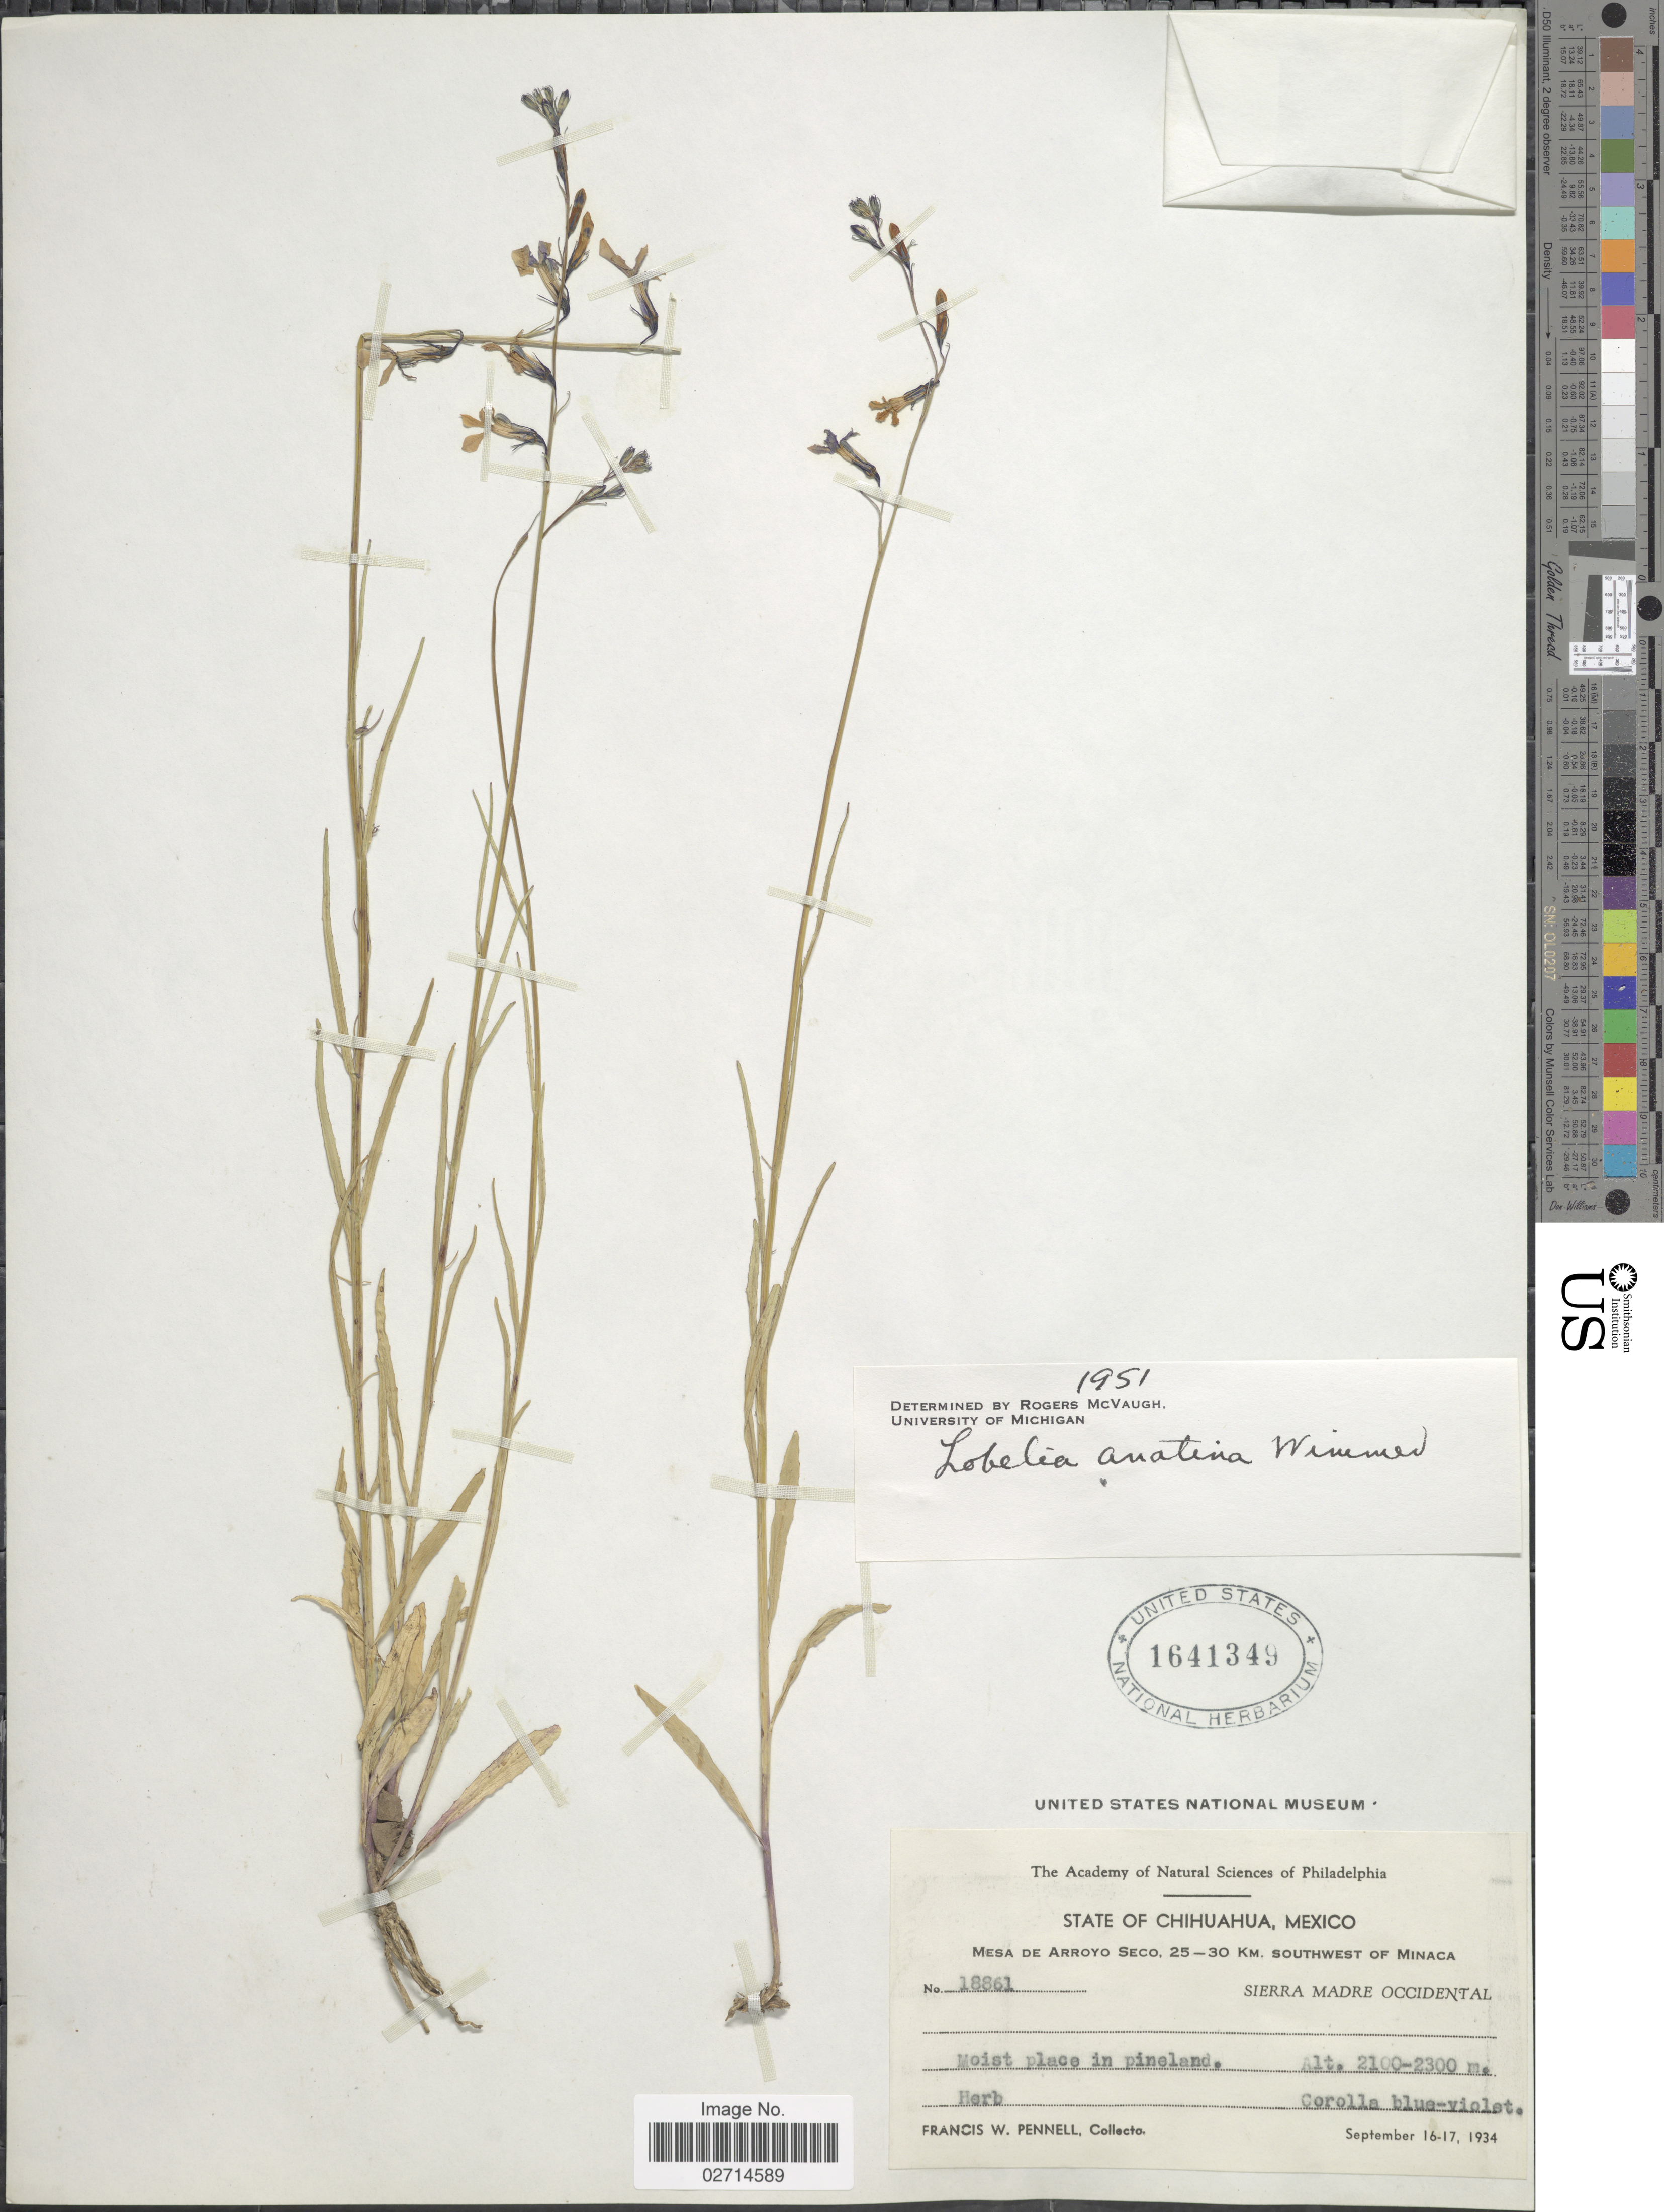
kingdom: Plantae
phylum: Tracheophyta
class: Magnoliopsida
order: Asterales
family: Campanulaceae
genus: Lobelia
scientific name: Lobelia anatina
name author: E. Wimm.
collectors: F. W. Pennell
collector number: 18861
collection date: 1934-09-16/1934-09-17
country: Mexico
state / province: Chihuahua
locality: Mesa de Arroyo Seco, 25 -30 Km. Southwest of Minaca. Sierra Madre Occidental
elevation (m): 2100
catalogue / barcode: US 1641349